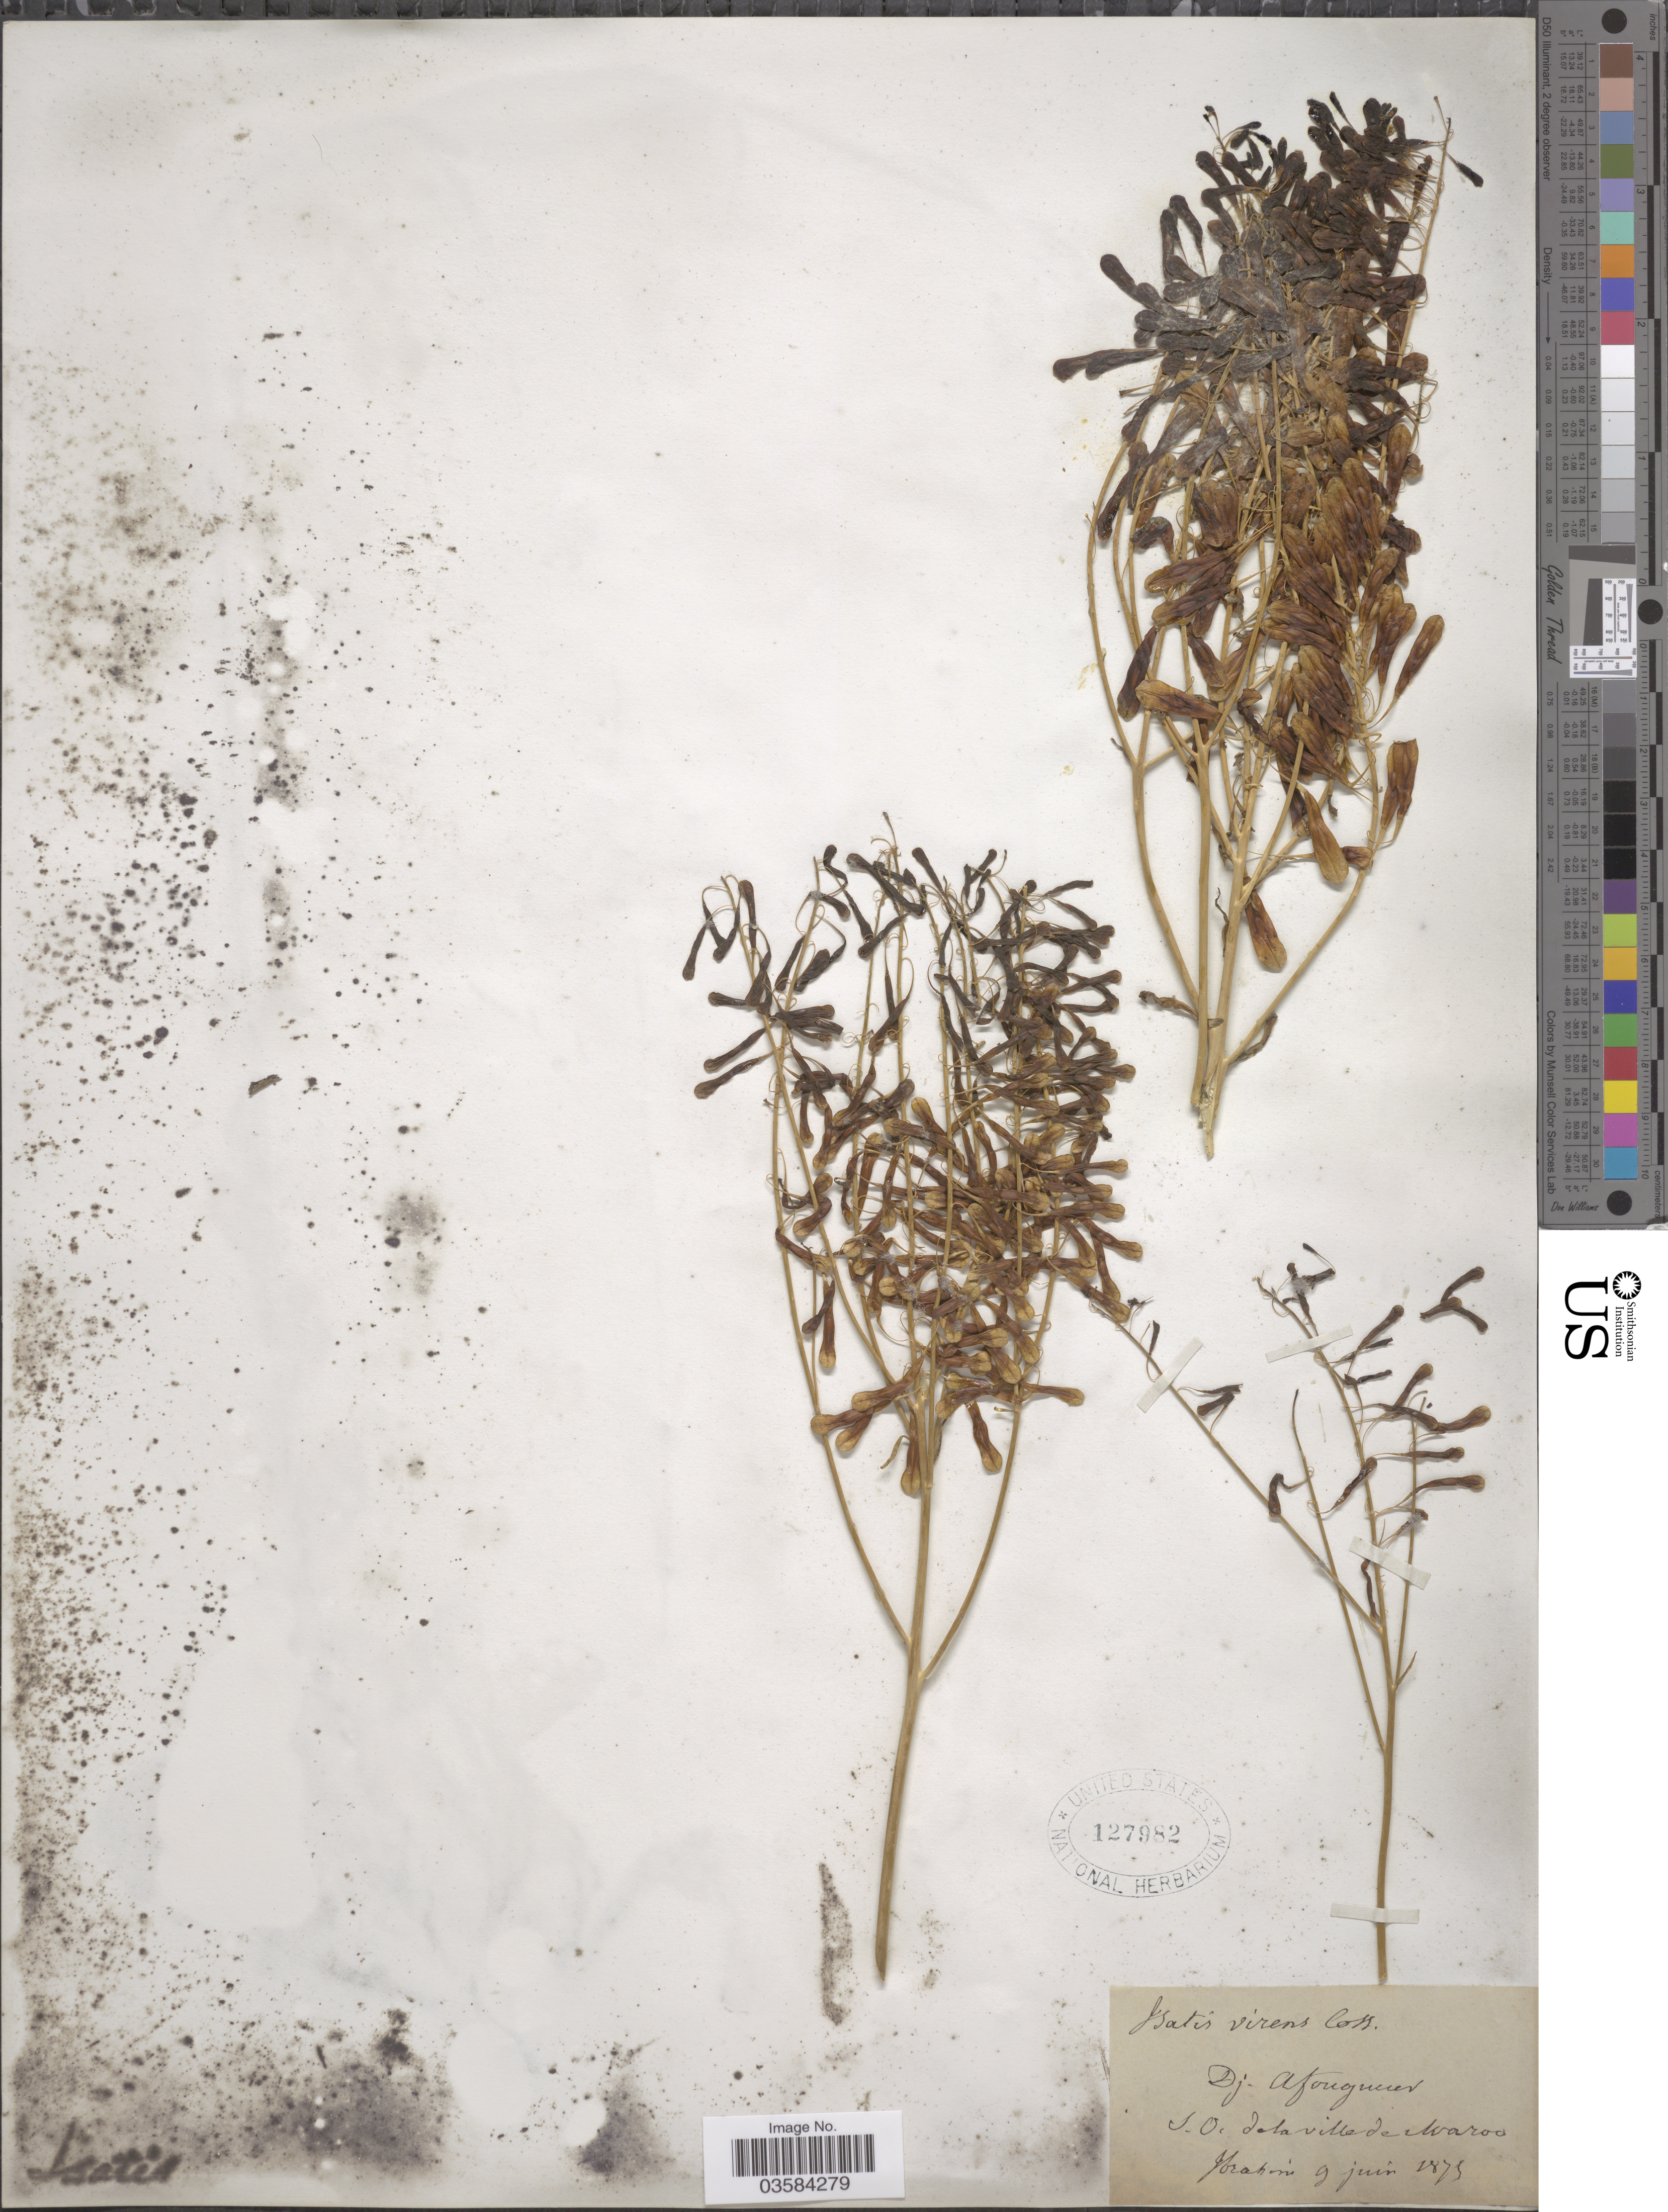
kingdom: Plantae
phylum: Tracheophyta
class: Magnoliopsida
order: Brassicales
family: Brassicaceae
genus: Isatis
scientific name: Isatis virens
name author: Coss.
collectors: -. Ibrahim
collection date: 1875-06-09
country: Morocco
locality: Dj-Afougneur. S. O. dela ville de Maroc.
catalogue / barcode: US 127982